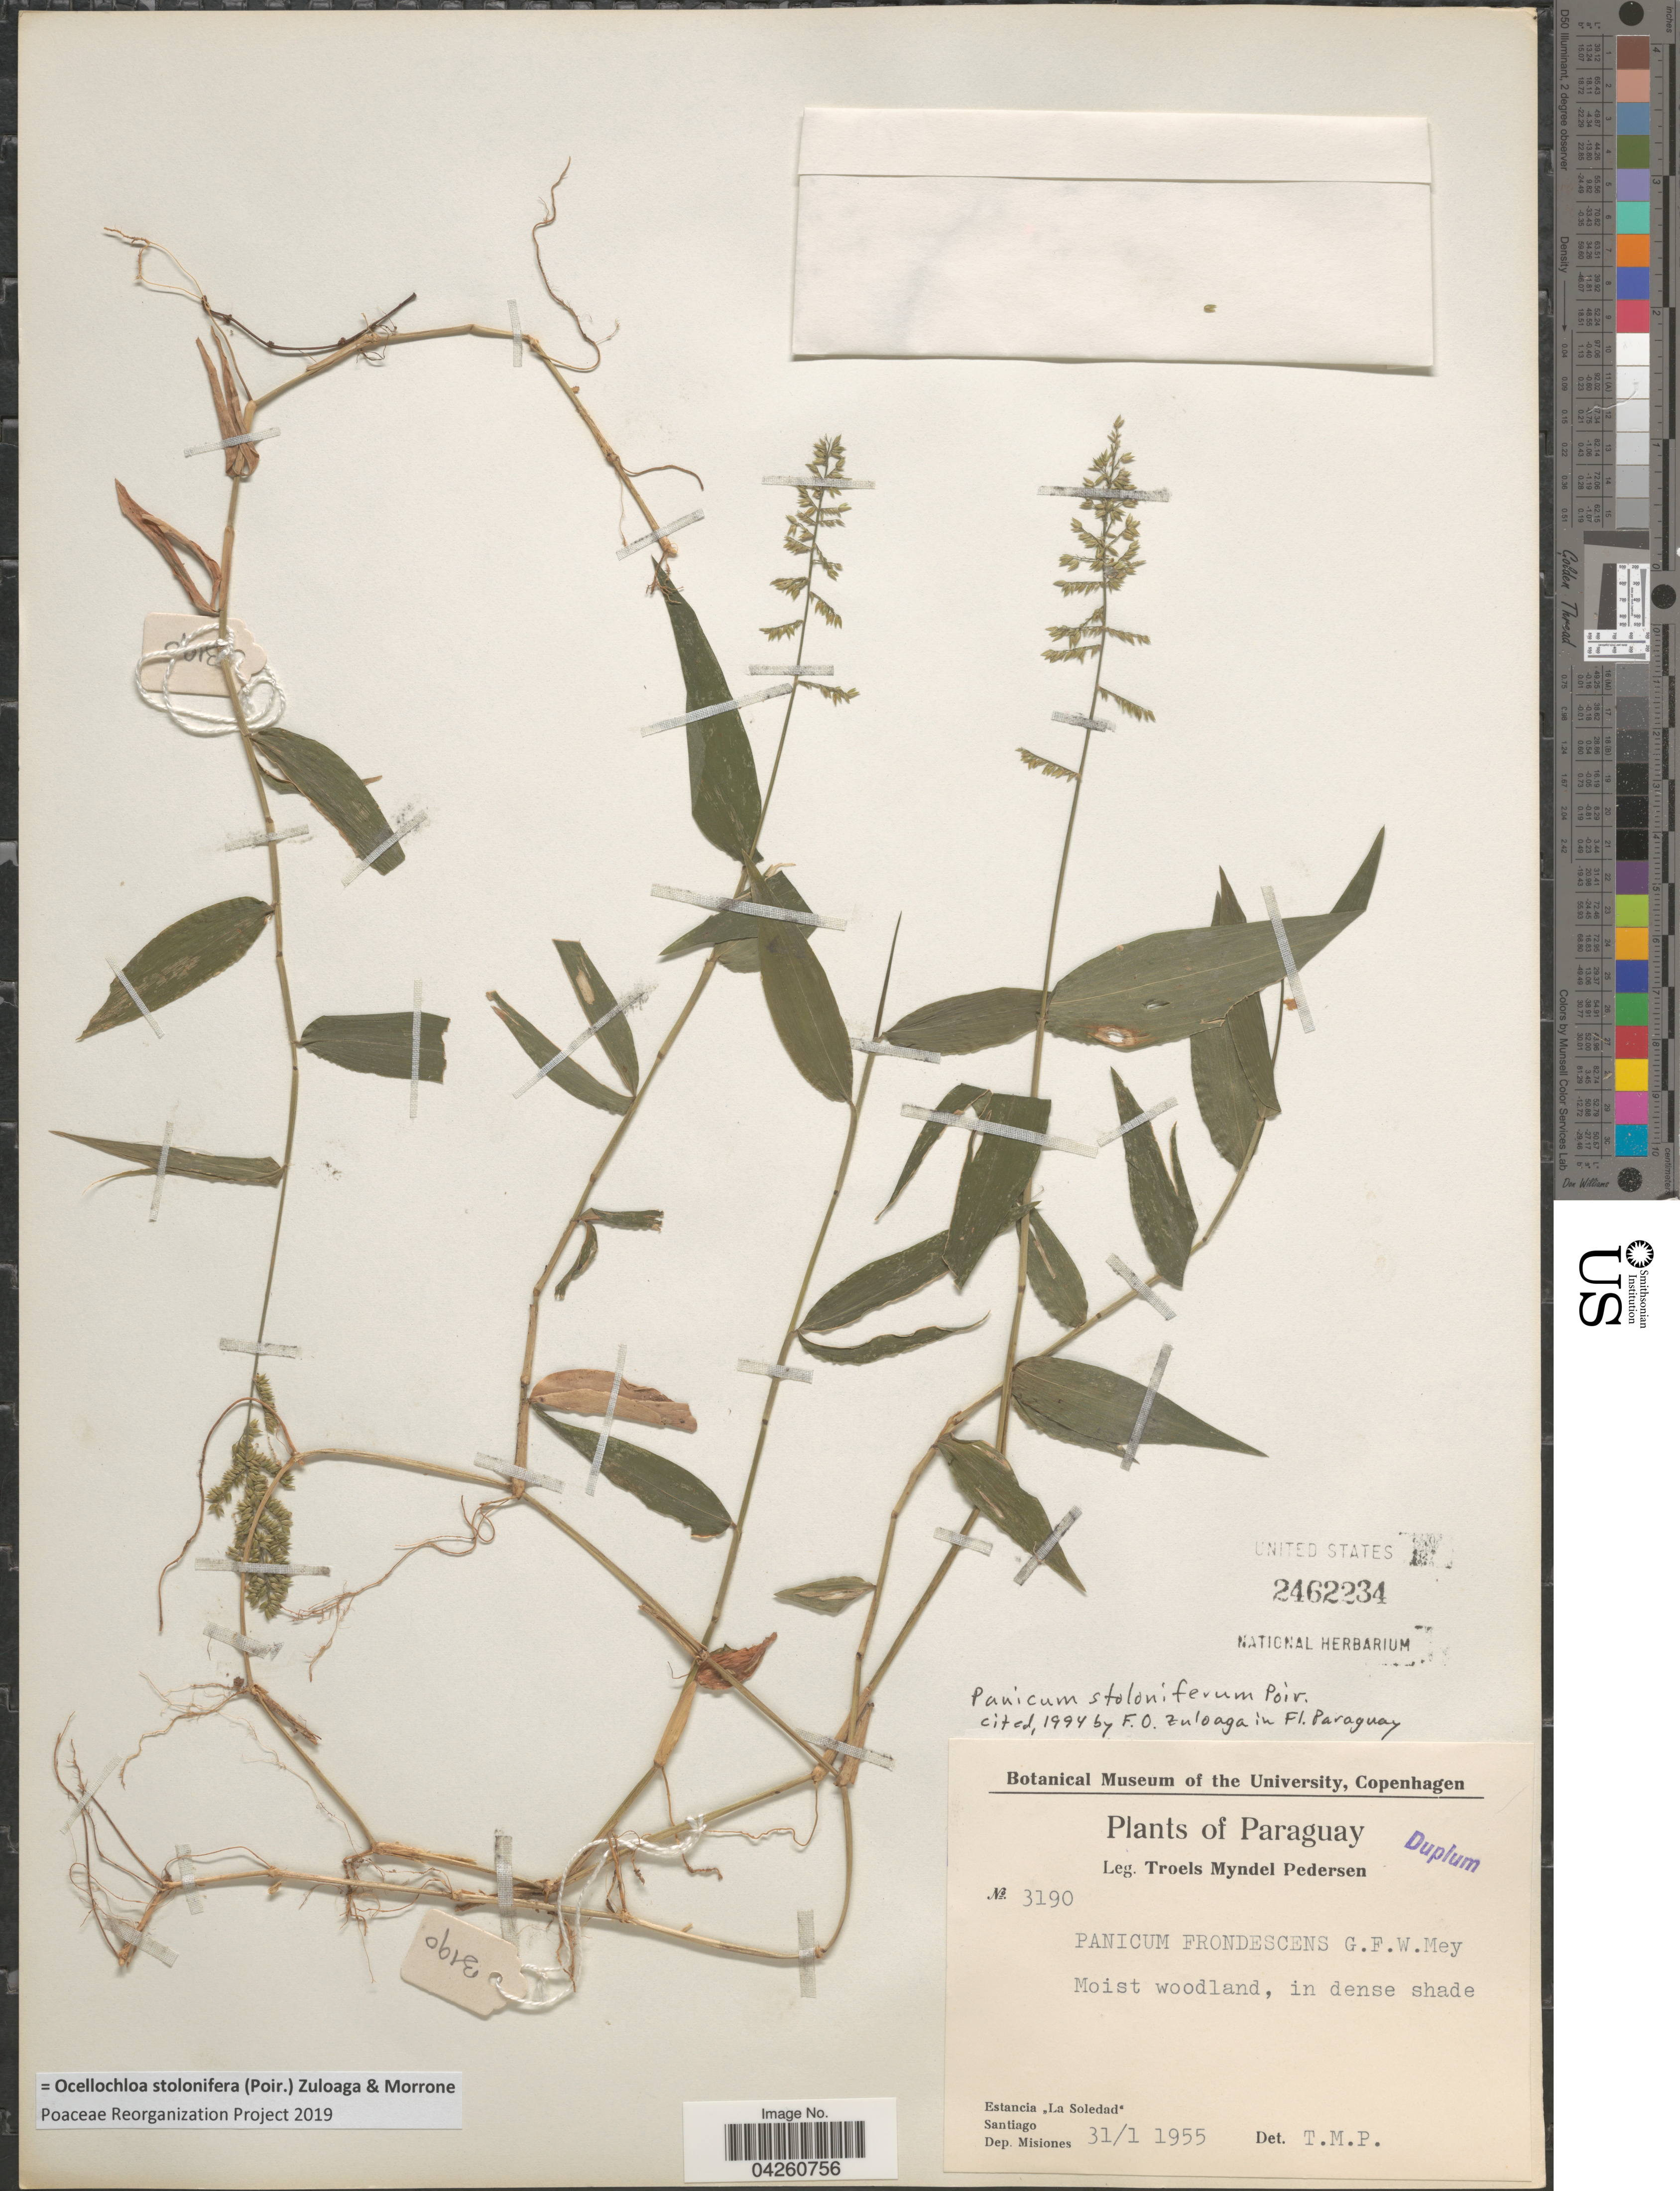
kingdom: Plantae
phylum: Tracheophyta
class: Liliopsida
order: Poales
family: Poaceae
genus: Ocellochloa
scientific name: Ocellochloa stolonifera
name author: (Poir.) Zuloaga & Morrone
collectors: T. Pederson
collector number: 3190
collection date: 1955-01-31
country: Paraguay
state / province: Misiones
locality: Estancia "La Soledad". Santiago. Dep. Misiones.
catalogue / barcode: US 2462234